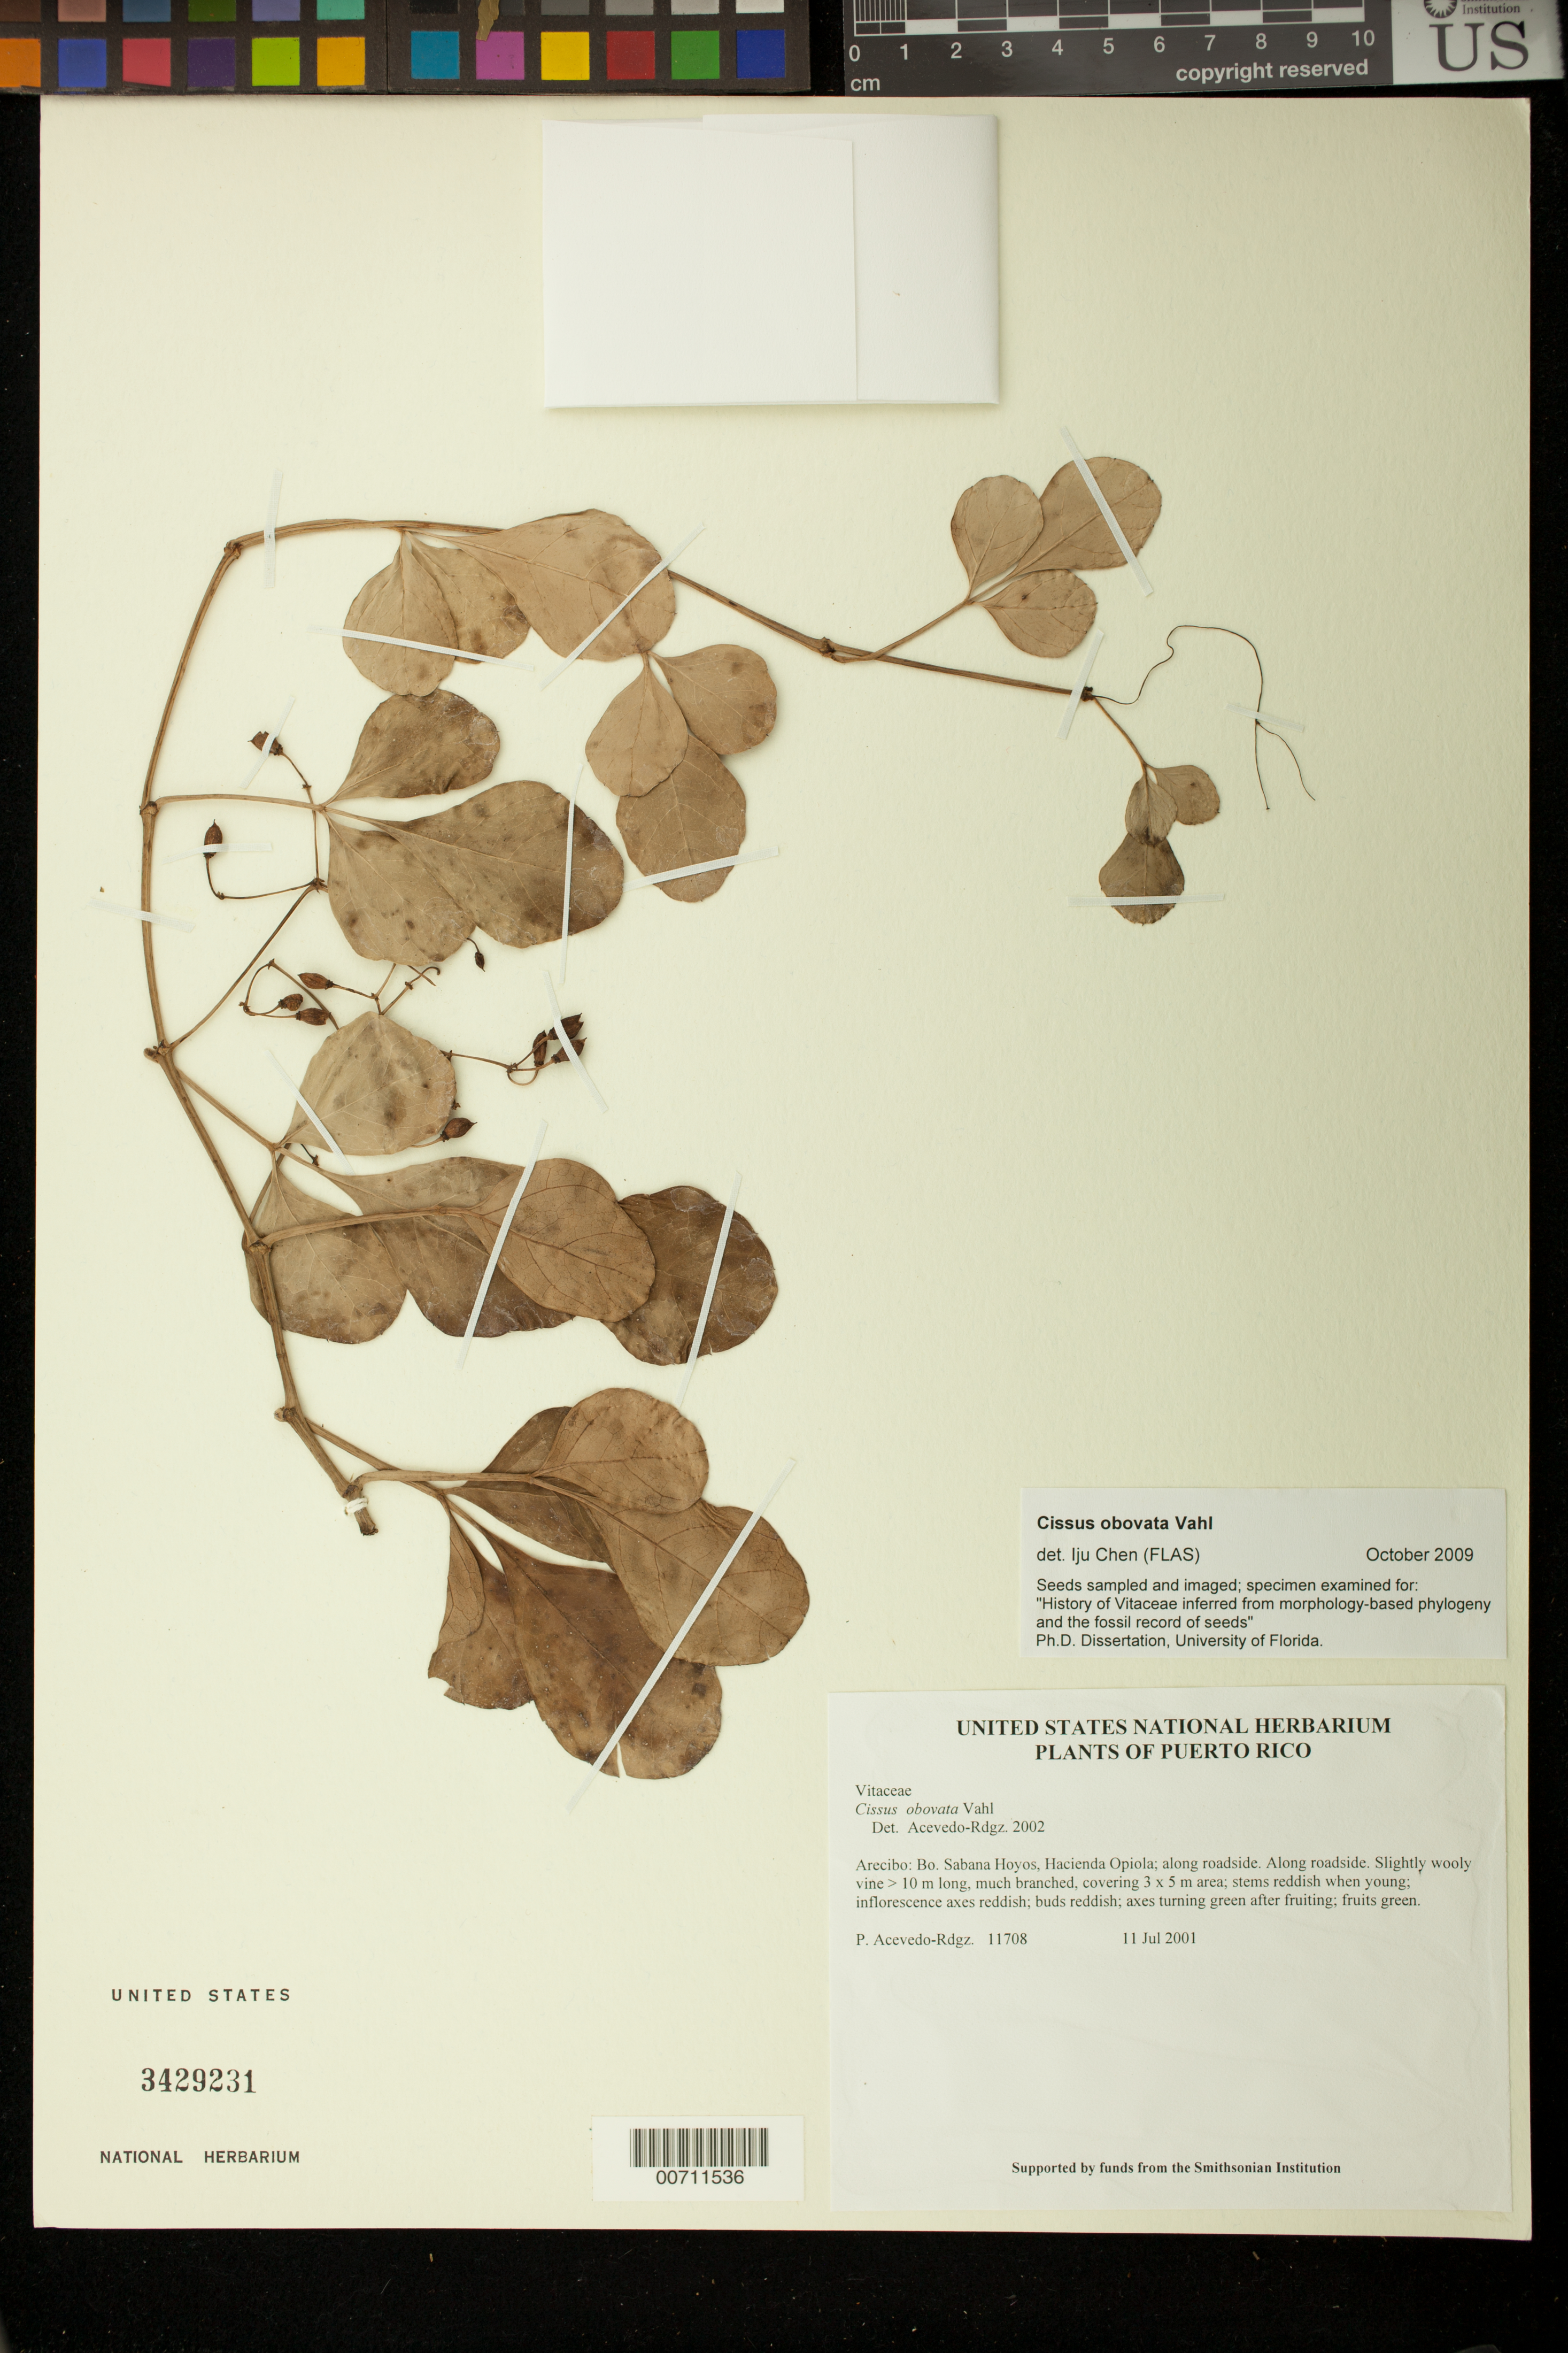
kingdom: Plantae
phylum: Tracheophyta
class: Magnoliopsida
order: Vitales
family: Vitaceae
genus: Cissus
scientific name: Cissus obovata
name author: Vahl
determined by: Acevedo-Rodríguez, P., (BOT), Smithsonian Institution - National Museum of Natural History (UNITED STATES)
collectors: P. Acevedo-Rodr.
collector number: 11708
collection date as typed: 11 Jul 2001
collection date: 2001-07-11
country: Puerto Rico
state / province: Arecibo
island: Puerto Rico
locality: Arecibo: Bo. Sabana Hoyos, Hacienda Opiola; along roadside.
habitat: Along roadside.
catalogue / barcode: US 3429231